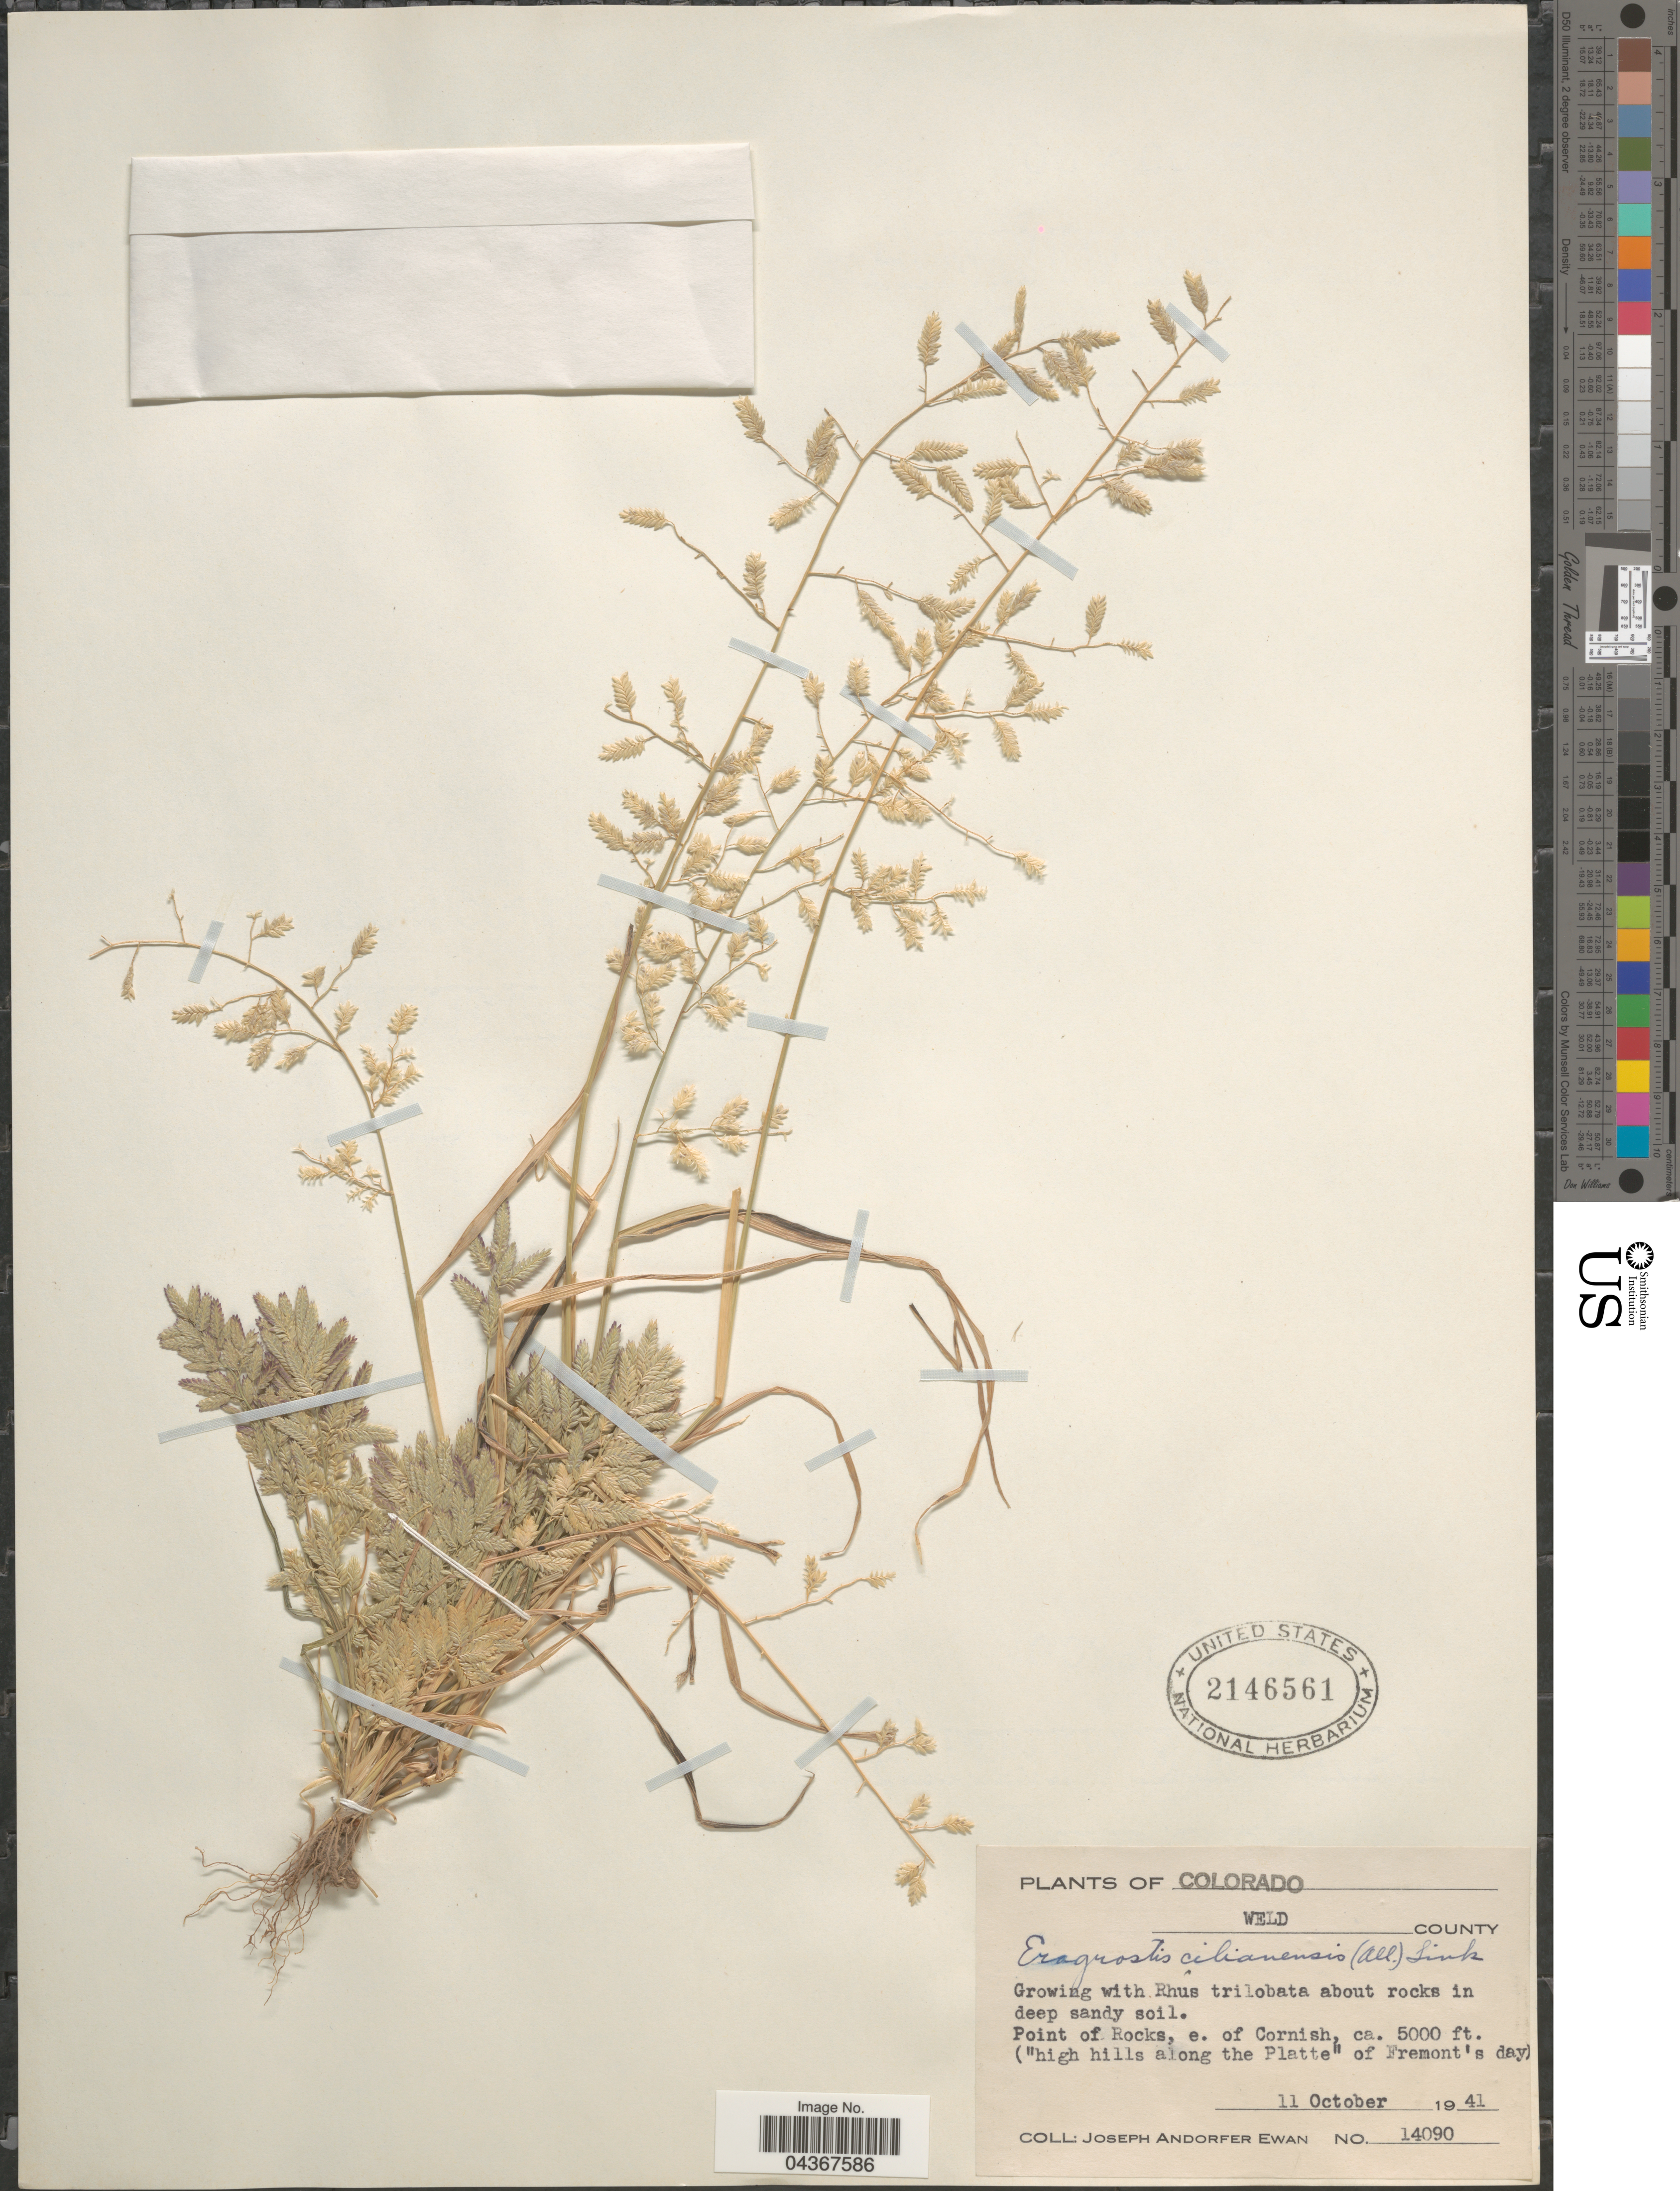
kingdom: Plantae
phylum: Tracheophyta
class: Liliopsida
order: Poales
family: Poaceae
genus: Eragrostis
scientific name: Eragrostis cilianensis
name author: (Bellardi) Vignolo ex Janch.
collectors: J. A. Ewan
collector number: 14090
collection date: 1941-10-11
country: United States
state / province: Colorado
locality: Weld County. Point of Rocks, e. of Cornish. ("high hills along the Platte" of Fremont's day).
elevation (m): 1524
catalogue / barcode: US 2146561